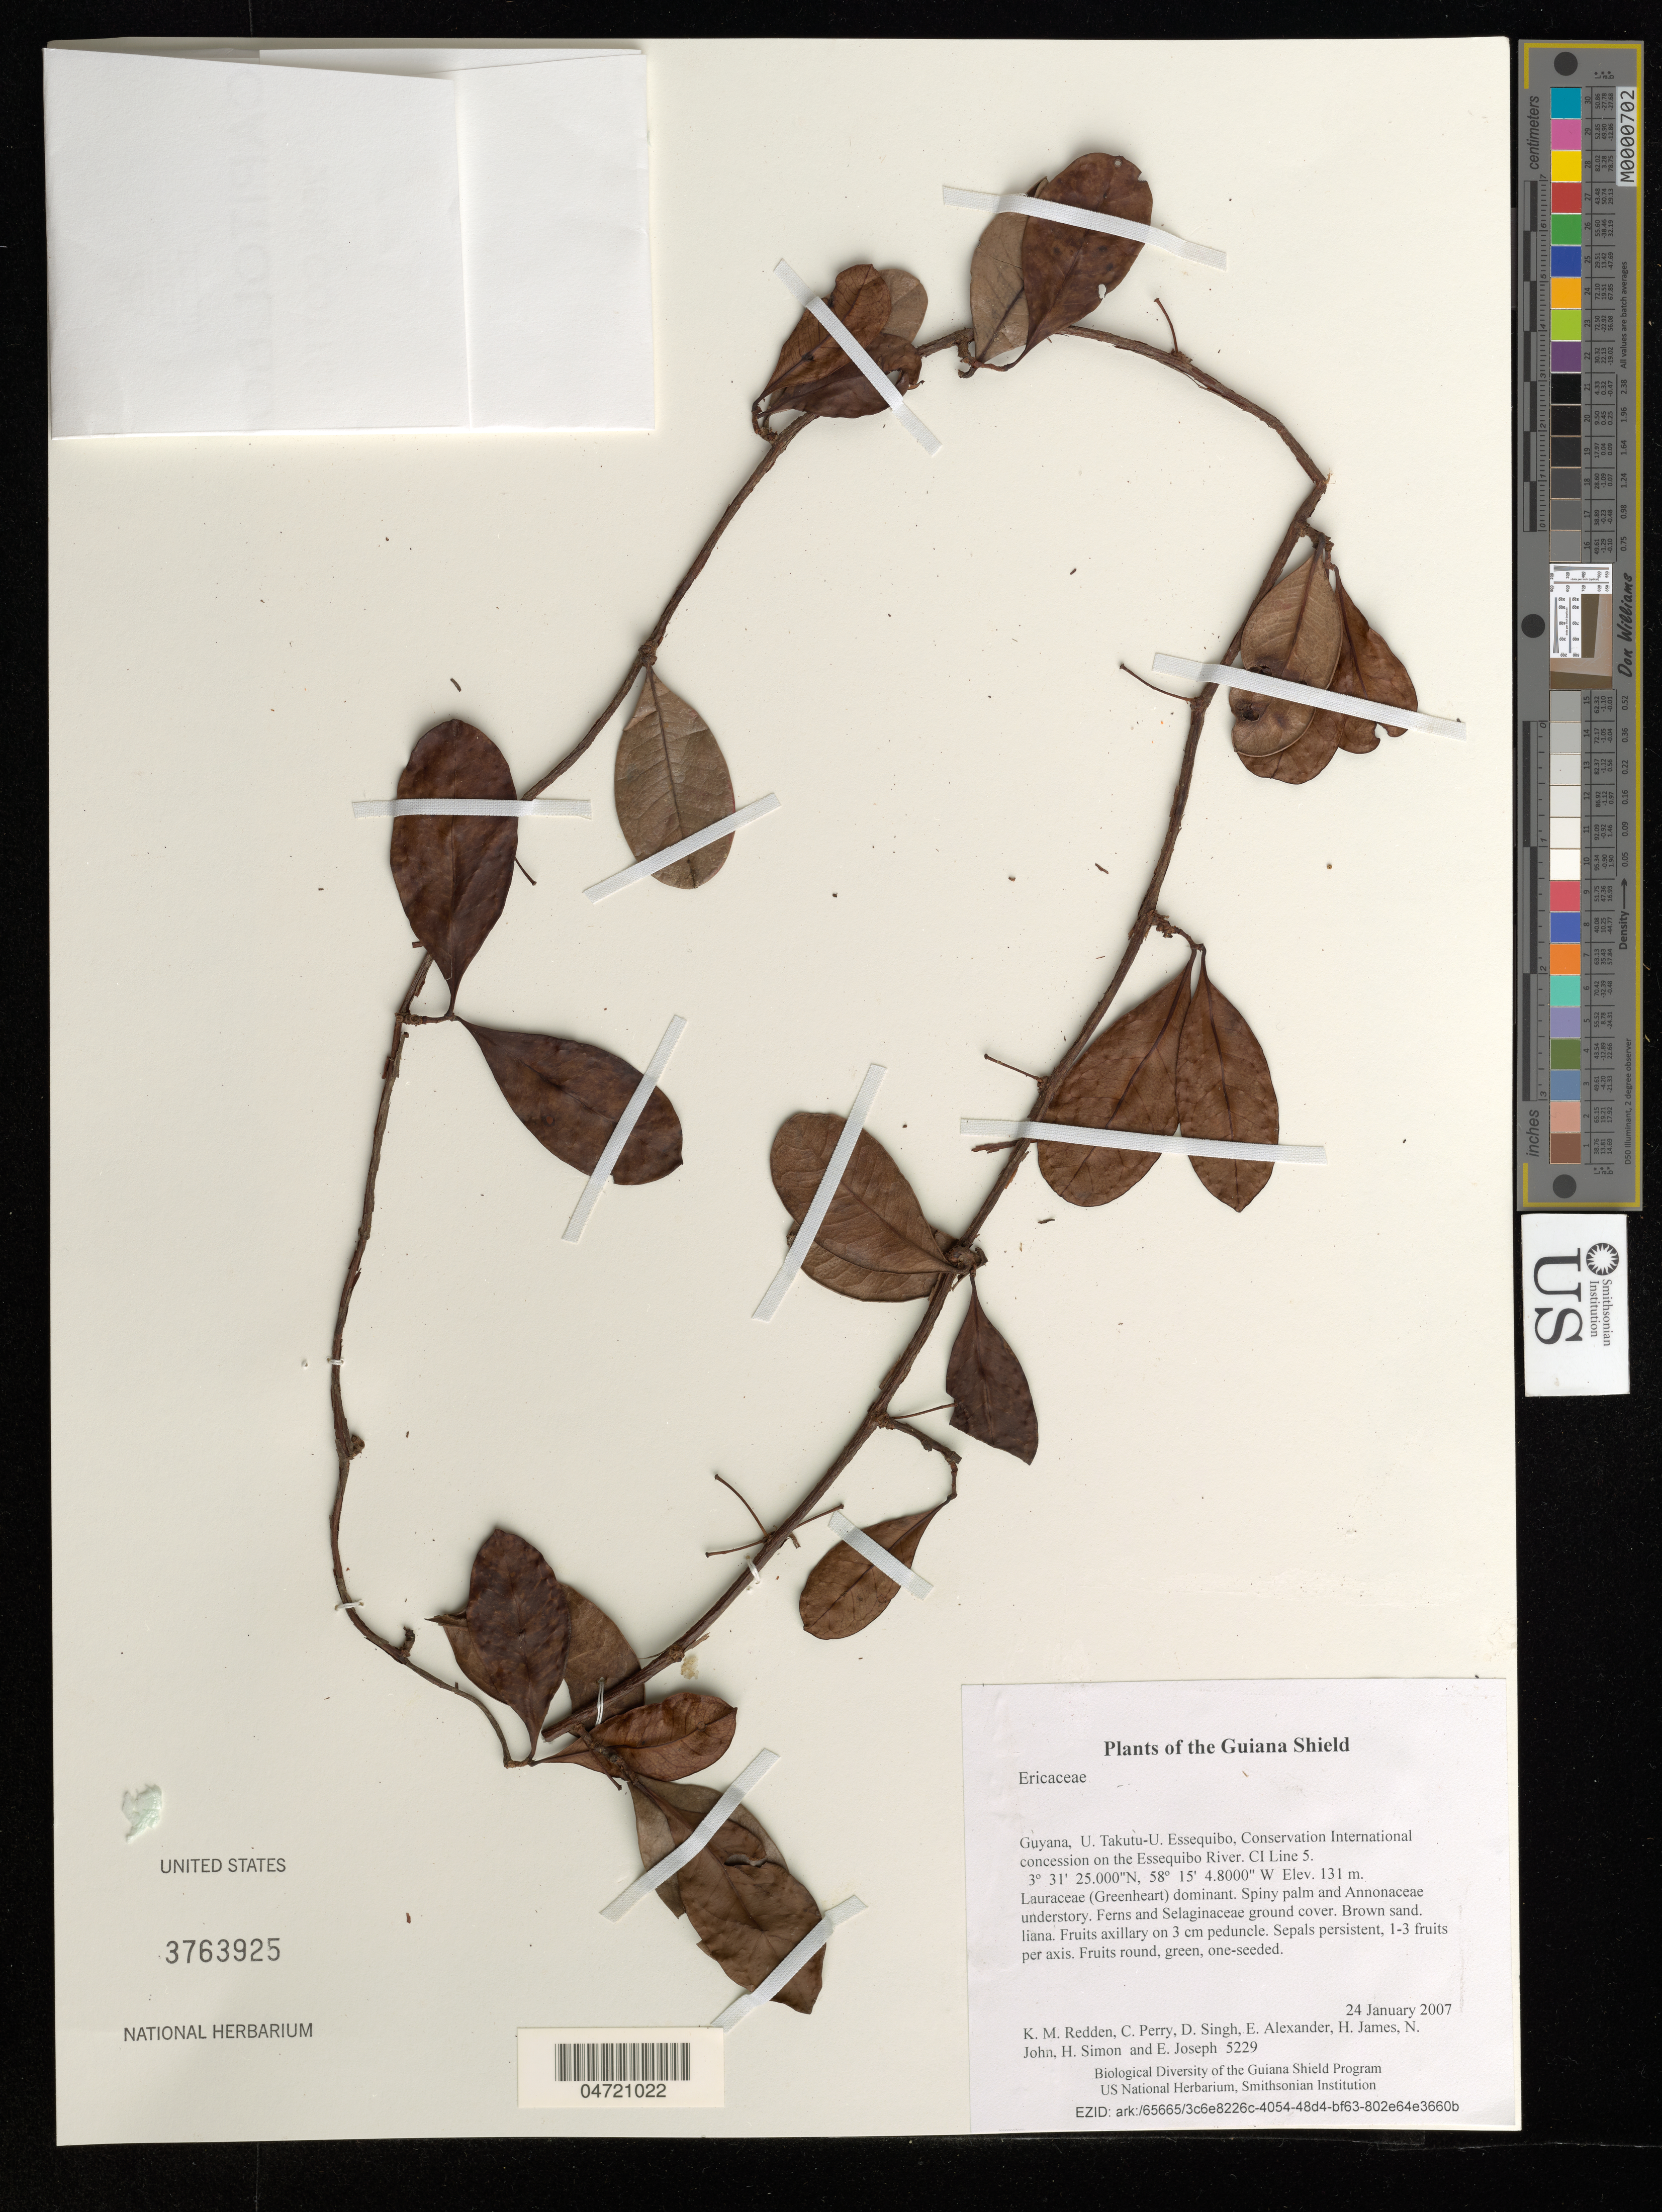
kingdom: Plantae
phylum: Tracheophyta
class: Magnoliopsida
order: Ericales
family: Ericaceae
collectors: K. M. Redden, C. Perry, D. Singh, E. Alexander, H. James, N. John, H. Simon & E. Joseph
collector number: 5229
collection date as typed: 24 January 2007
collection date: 2007-01-24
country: Guyana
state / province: U. Takutu-U. Essequibo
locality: Conservation International concession on the Essequibo River. CI Line 5.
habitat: Lauraceae (Greenheart) dominant. Spiny palm and Annonaceae understory. Ferns and Selaginaceae ground cover. Brown sand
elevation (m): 131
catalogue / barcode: US 3763925